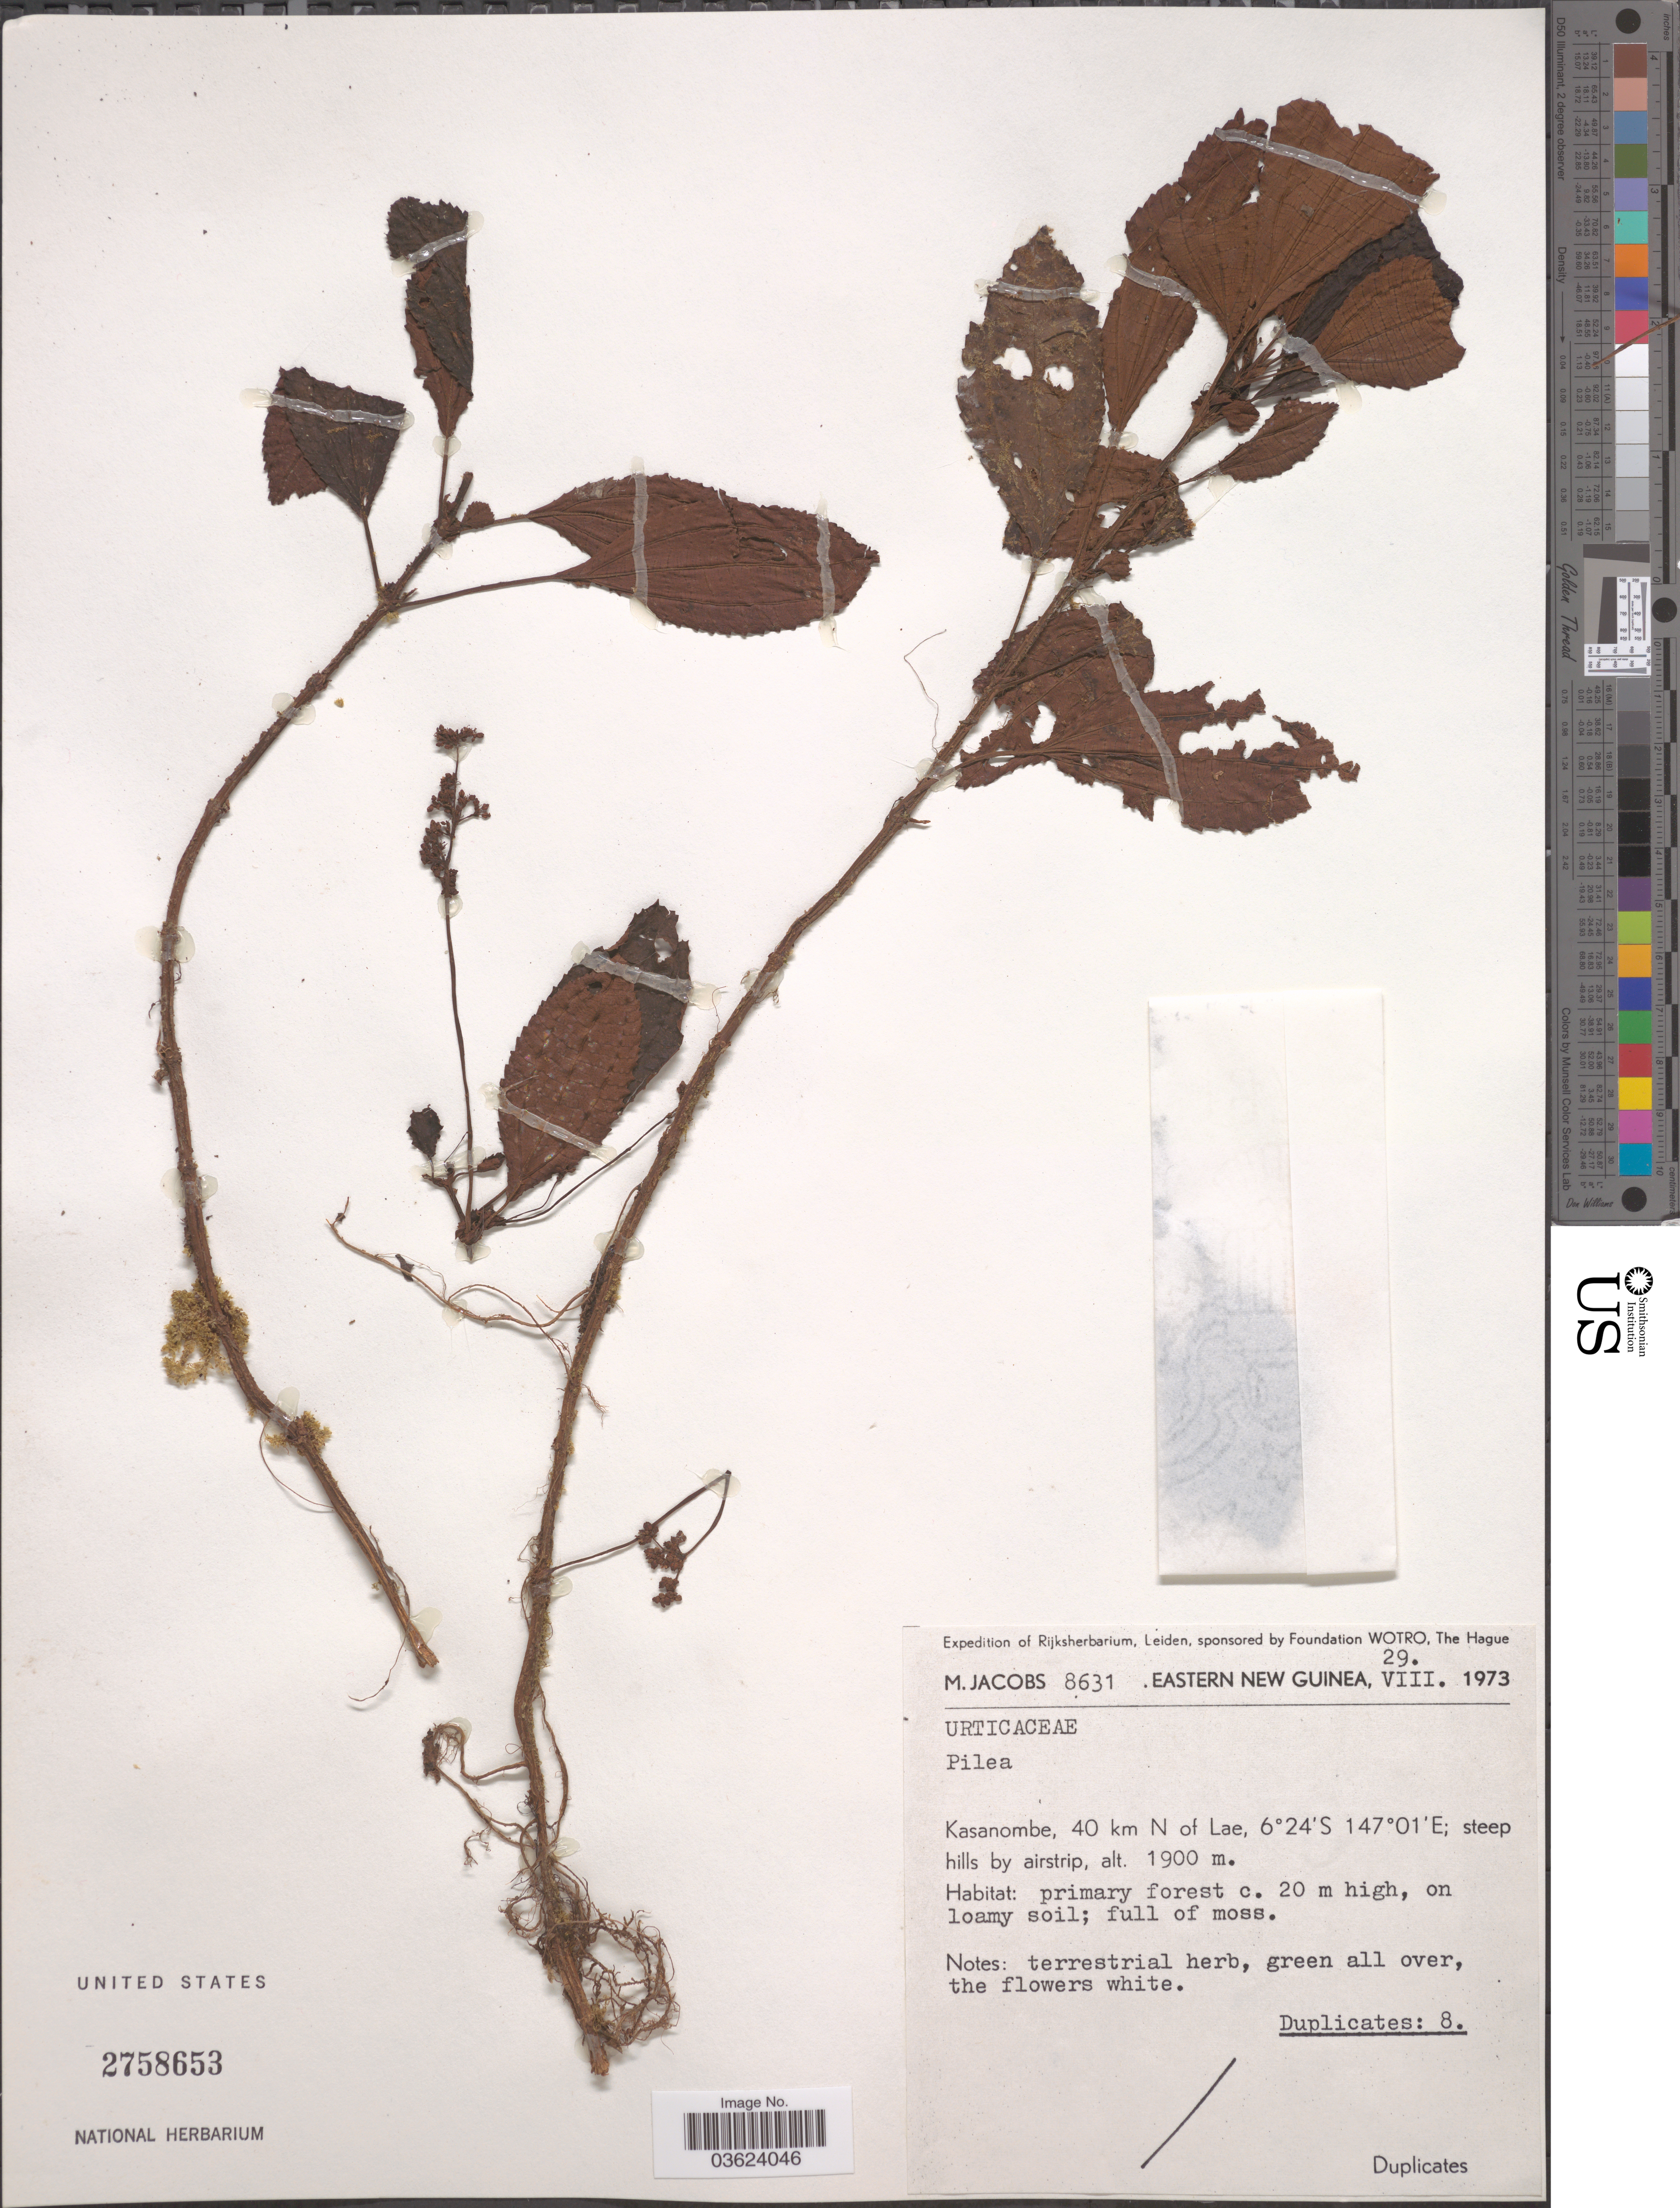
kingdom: Plantae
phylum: Tracheophyta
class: Magnoliopsida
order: Rosales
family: Urticaceae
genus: Pilea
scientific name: Pilea sp.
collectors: M. Jacobs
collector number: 8631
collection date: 1973-08-29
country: Papua New Guinea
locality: Eastern New Guinea. Kasanombe, 40 km N of Lae, steep hills by airstrip.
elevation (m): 1900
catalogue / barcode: US 2758653